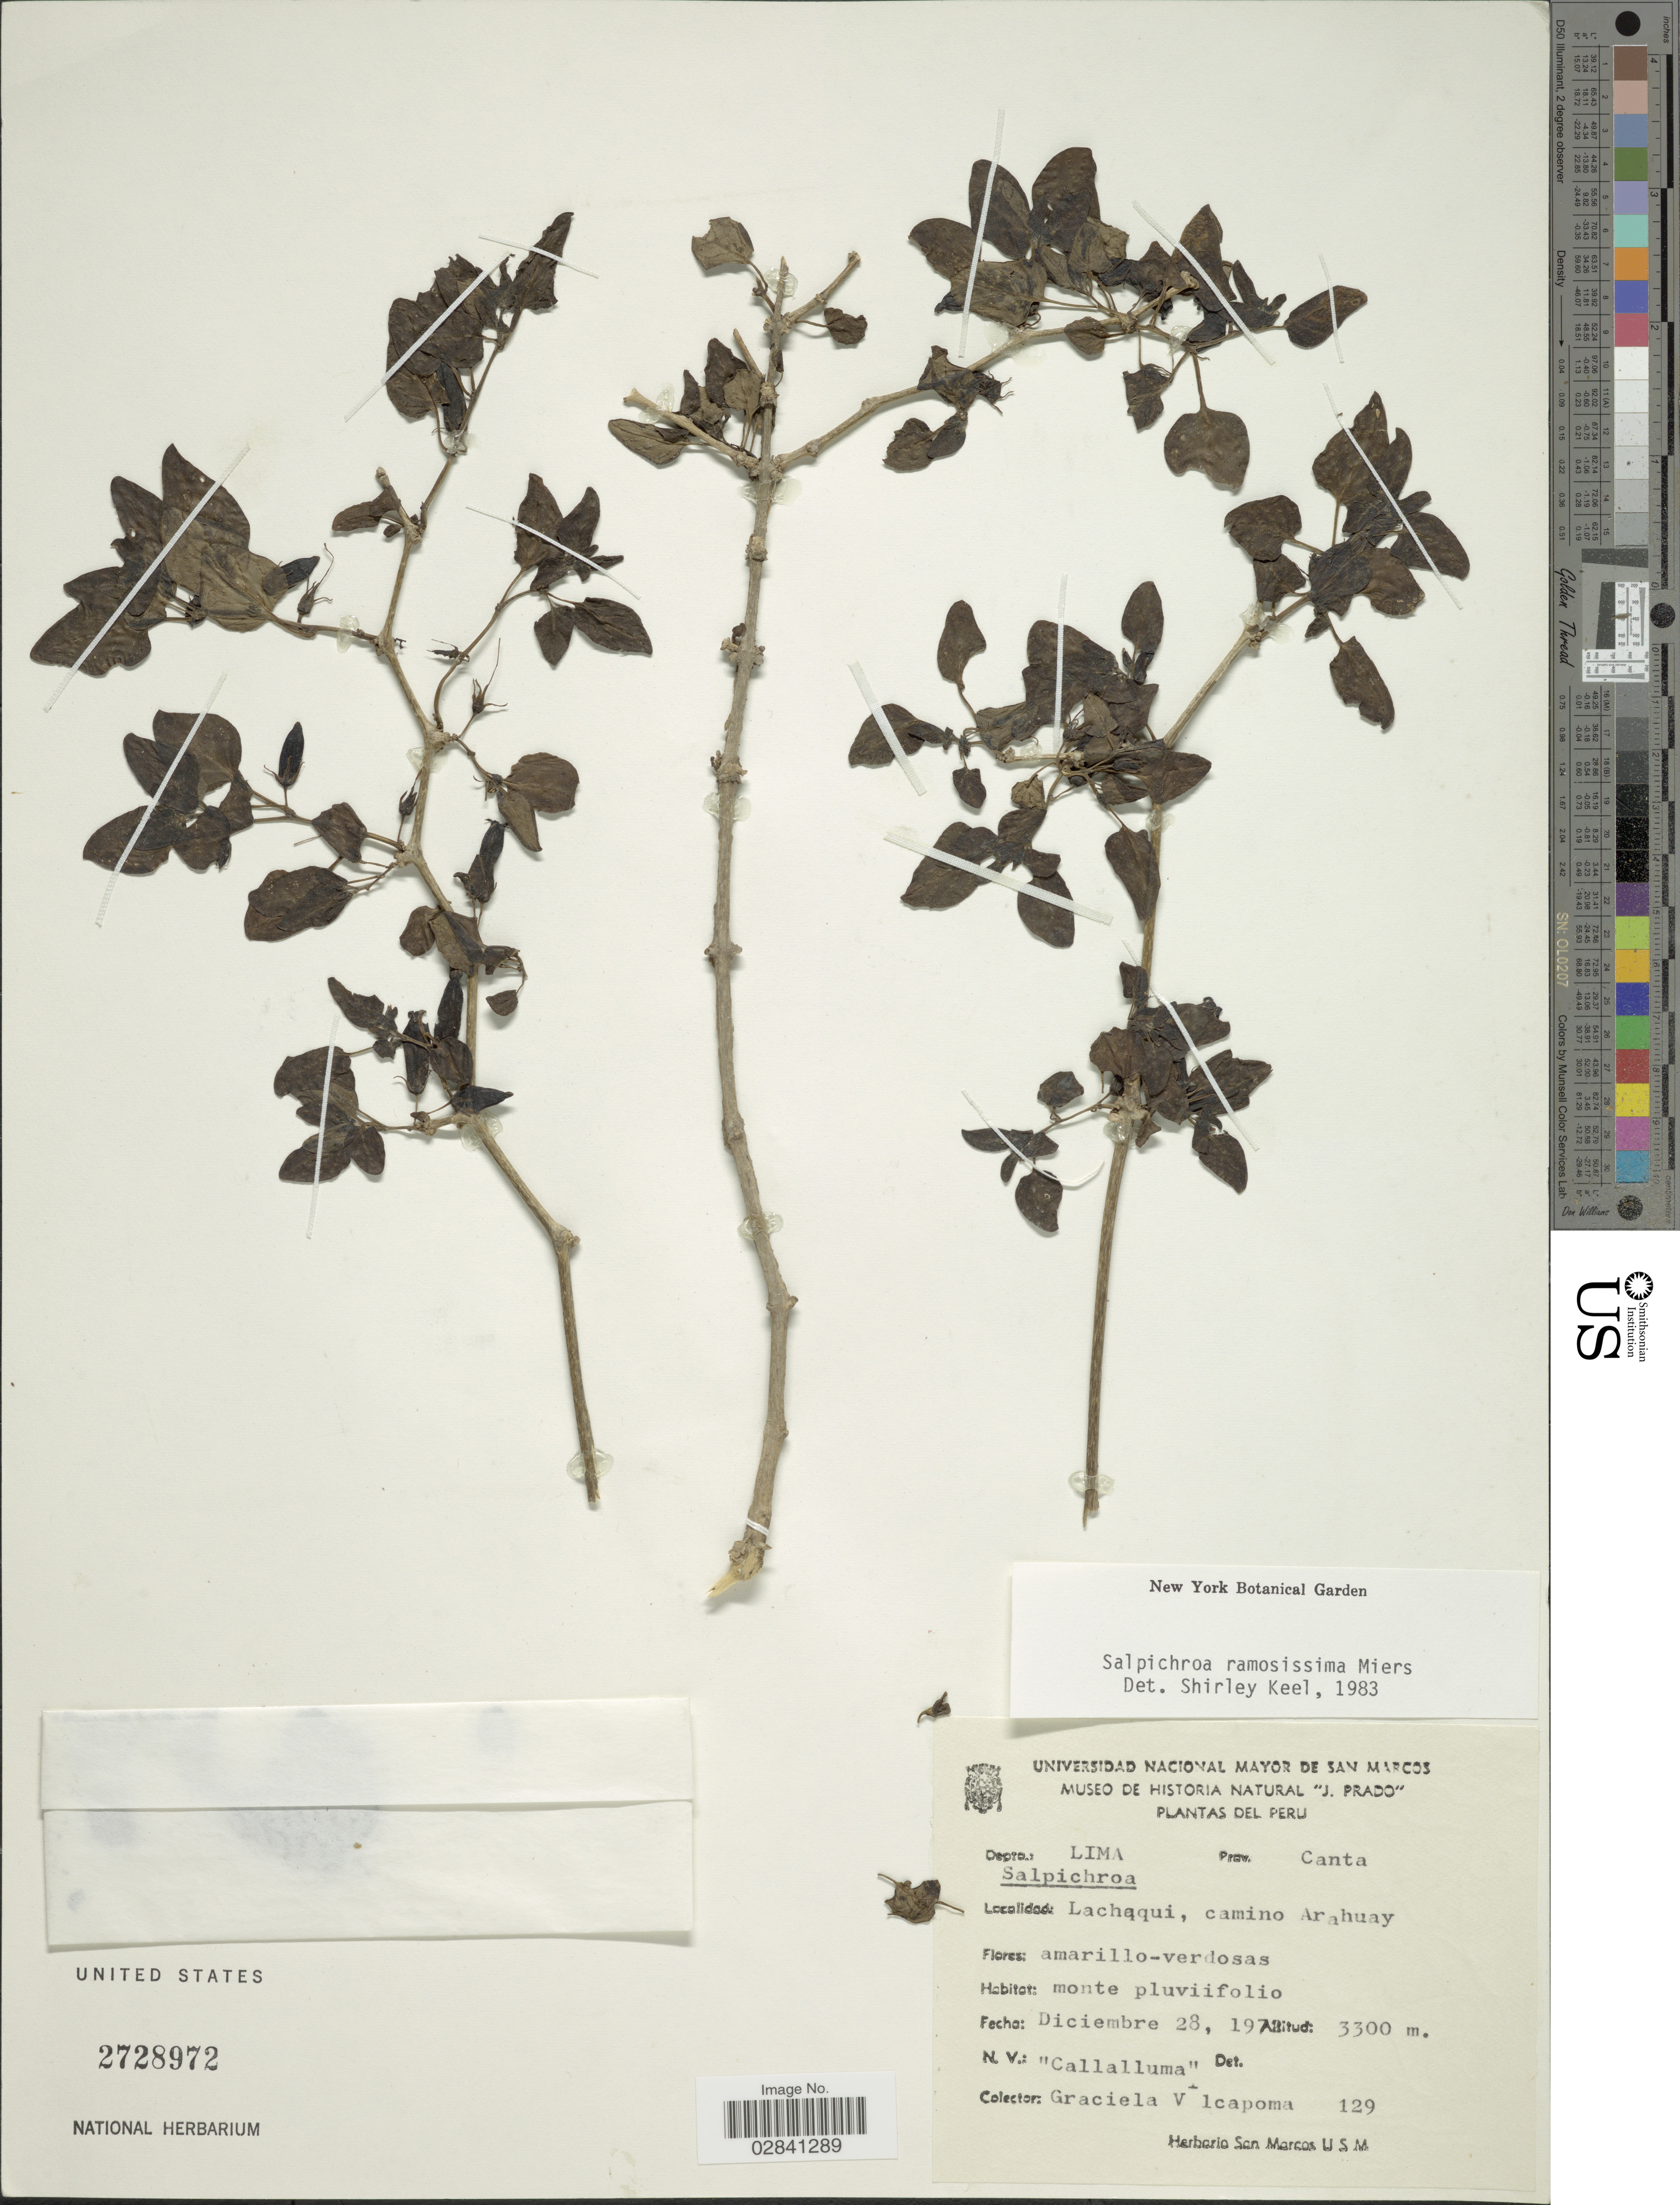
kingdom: Plantae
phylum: Tracheophyta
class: Magnoliopsida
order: Solanales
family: Solanaceae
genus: Salpichroa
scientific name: Salpichroa ramosissima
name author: Miers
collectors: G. Vilcapoma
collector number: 129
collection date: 1978-12-28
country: Peru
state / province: Lima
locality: Depto. Lima. Prov. Canta. Lachaqui, camino Arahuay.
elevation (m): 3300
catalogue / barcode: US 2728972